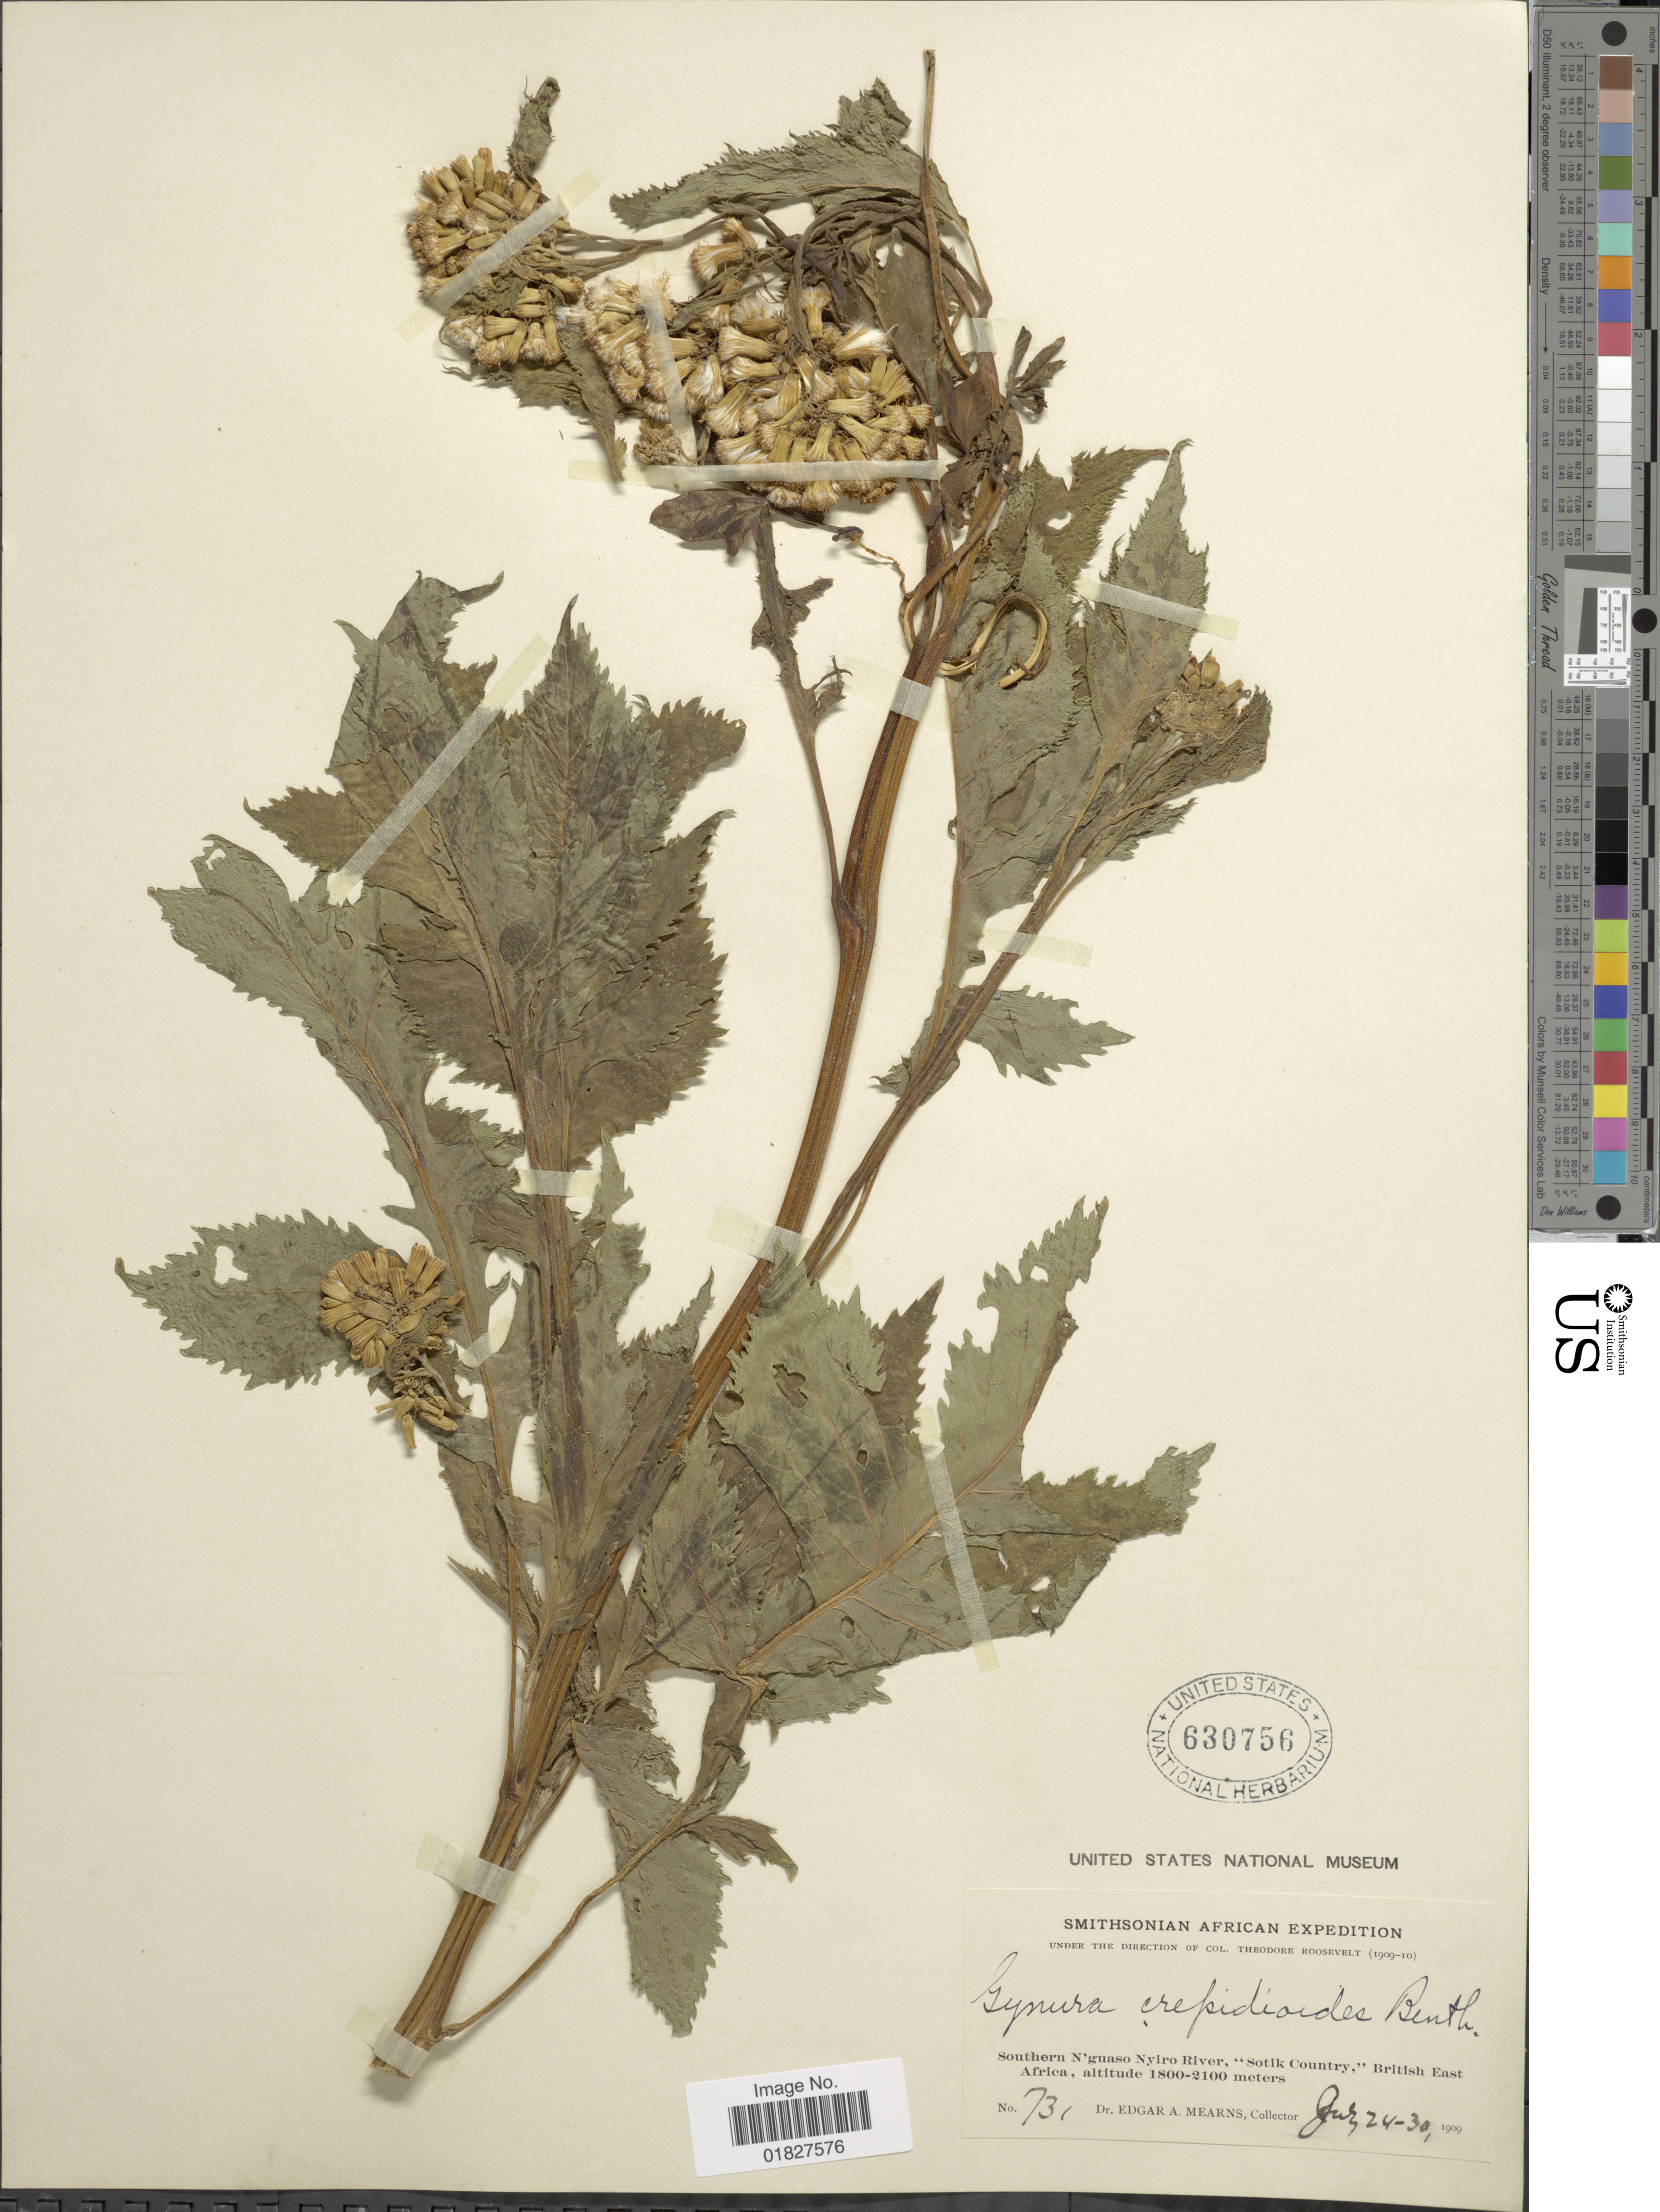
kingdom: Plantae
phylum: Tracheophyta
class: Magnoliopsida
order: Asterales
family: Asteraceae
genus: Crassocephalum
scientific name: Crassocephalum crepidioides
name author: (Benth.) S. Moore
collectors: E. A. Mearns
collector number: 731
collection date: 1909-07-24/1909-07-30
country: Kenya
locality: Southern N'guaso Nyiro River, Sotik Country, British East Africa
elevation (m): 1800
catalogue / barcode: US 630756